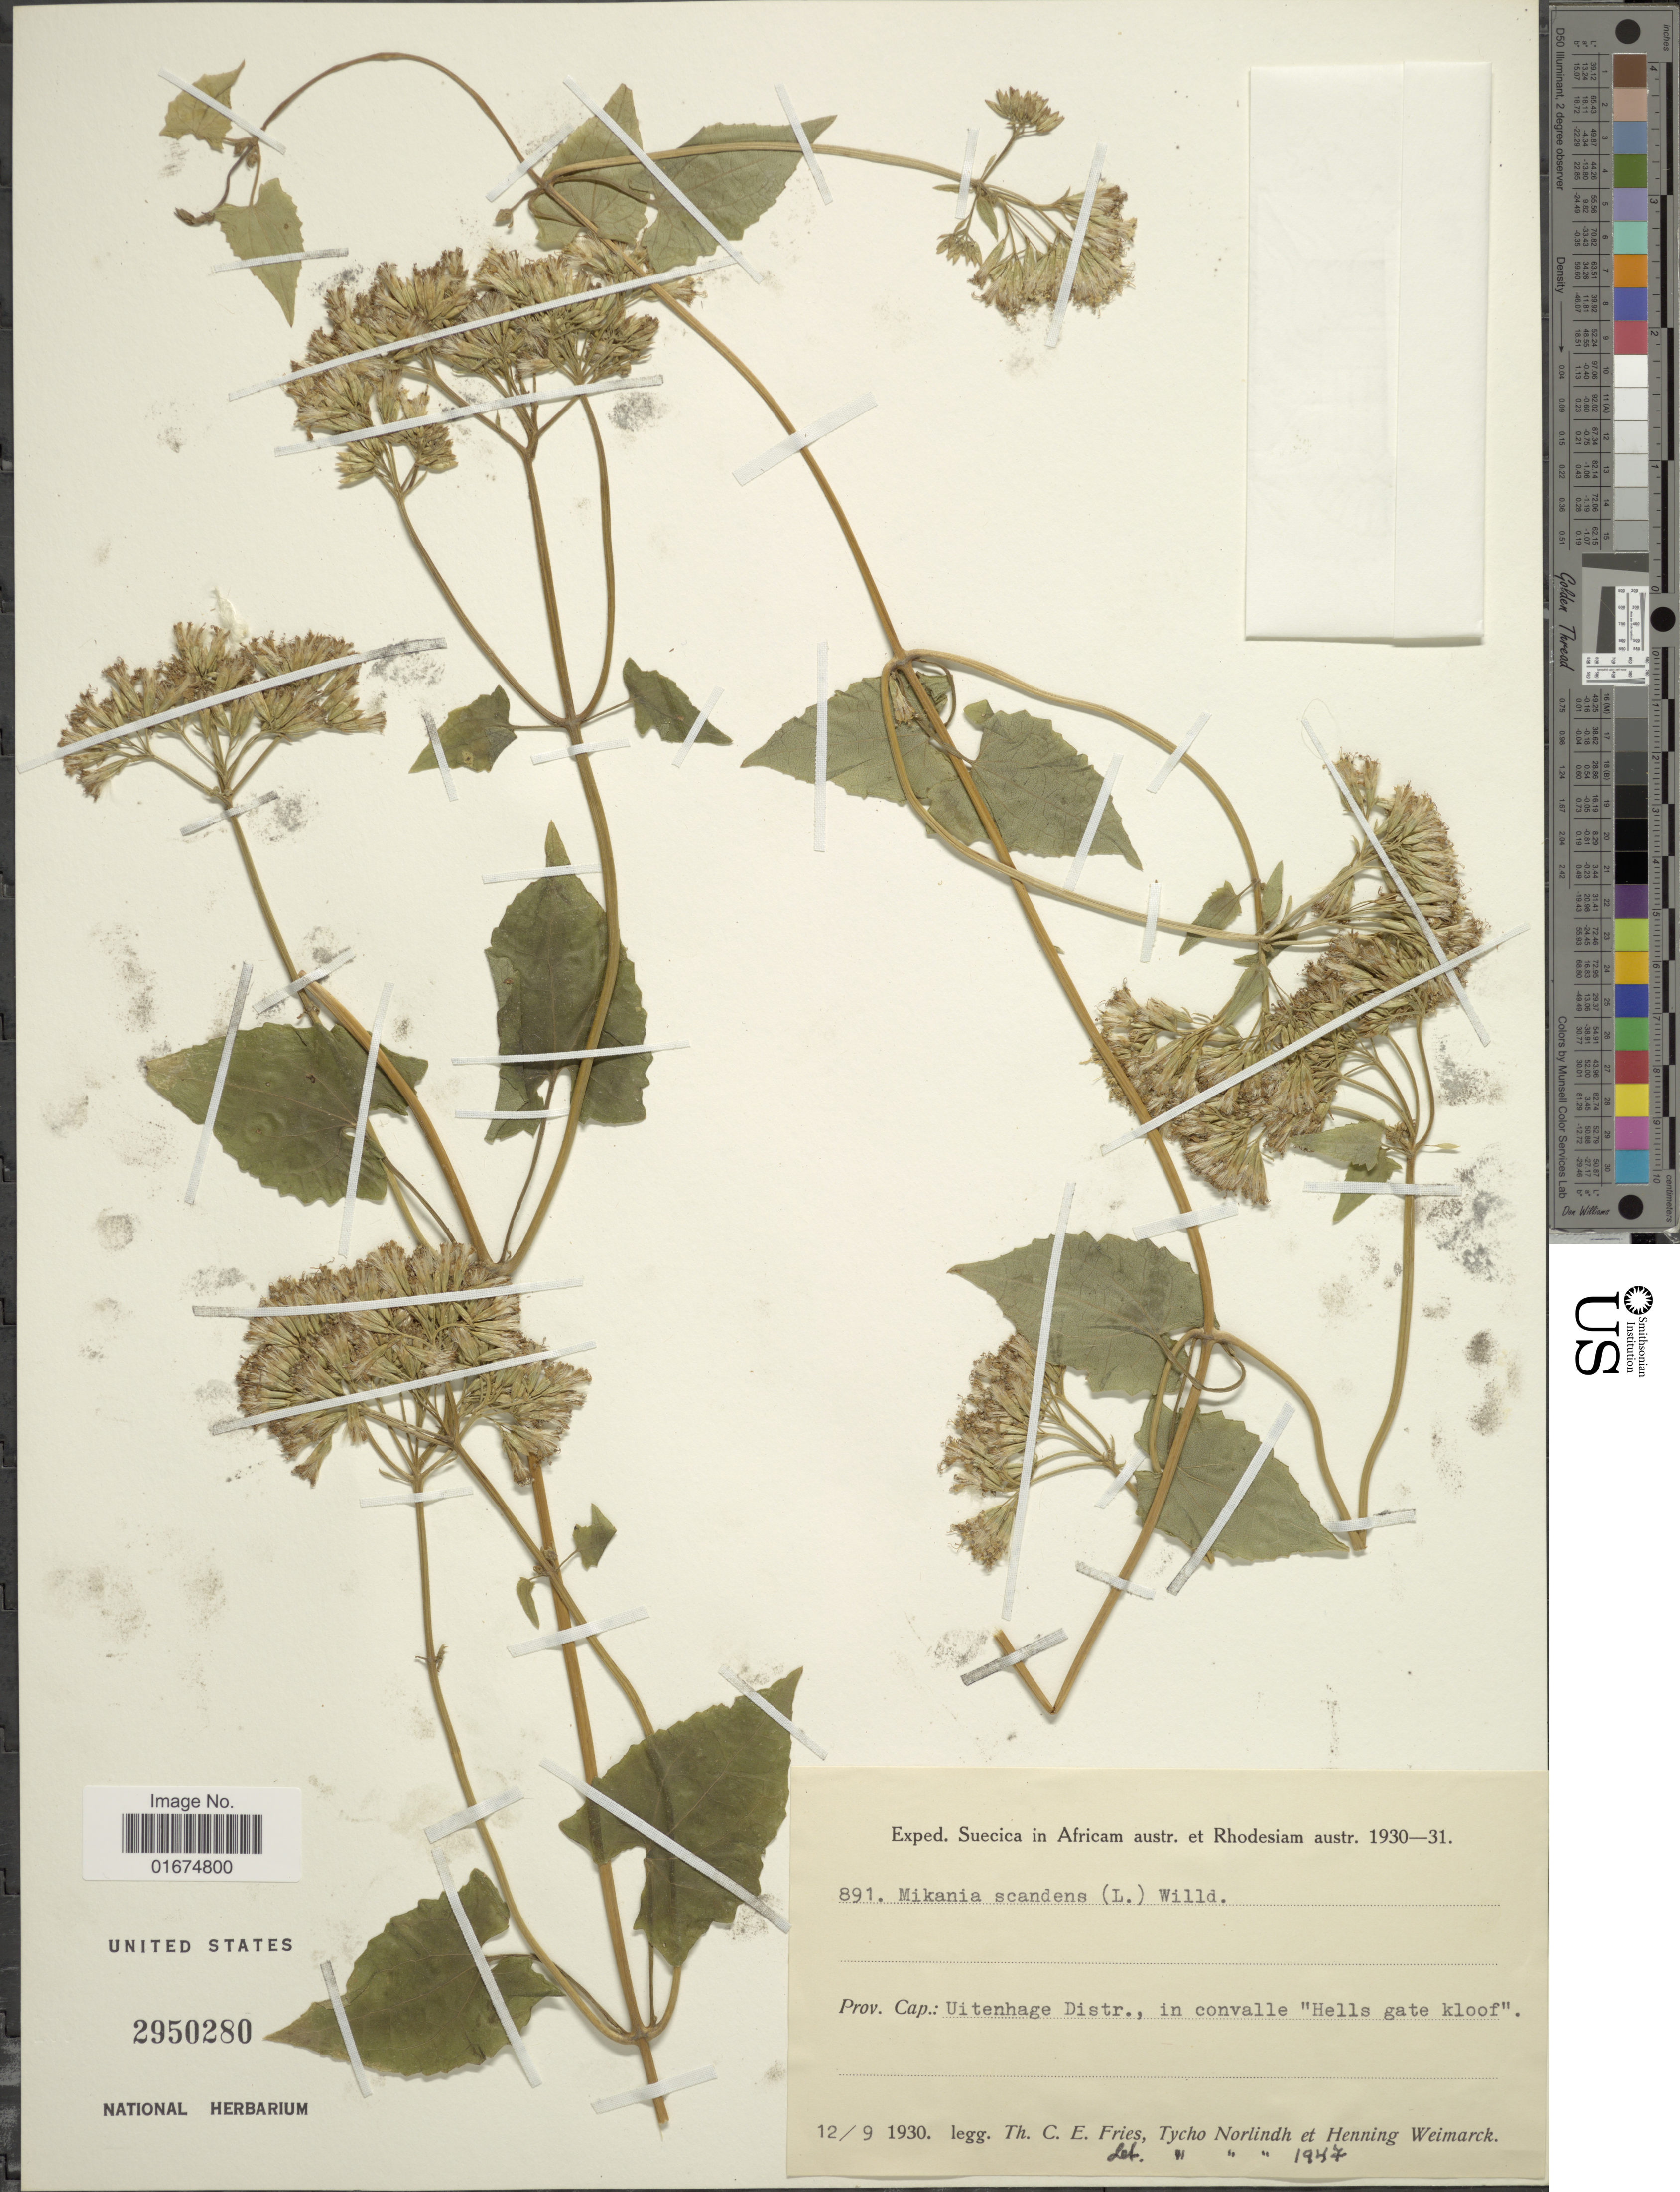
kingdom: Plantae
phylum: Tracheophyta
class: Magnoliopsida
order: Asterales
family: Asteraceae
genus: Mikania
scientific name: Mikania chenopodifolia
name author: Willd.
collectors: T. C. E. Fries, N. T. Norlindh & H. Weimarck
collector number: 891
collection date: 1930-09-12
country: South Africa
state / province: Eastern Cape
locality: Prov. Cap.: Uitenhage Distr., in convalle "Hells gate kloof"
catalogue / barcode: US 2950280